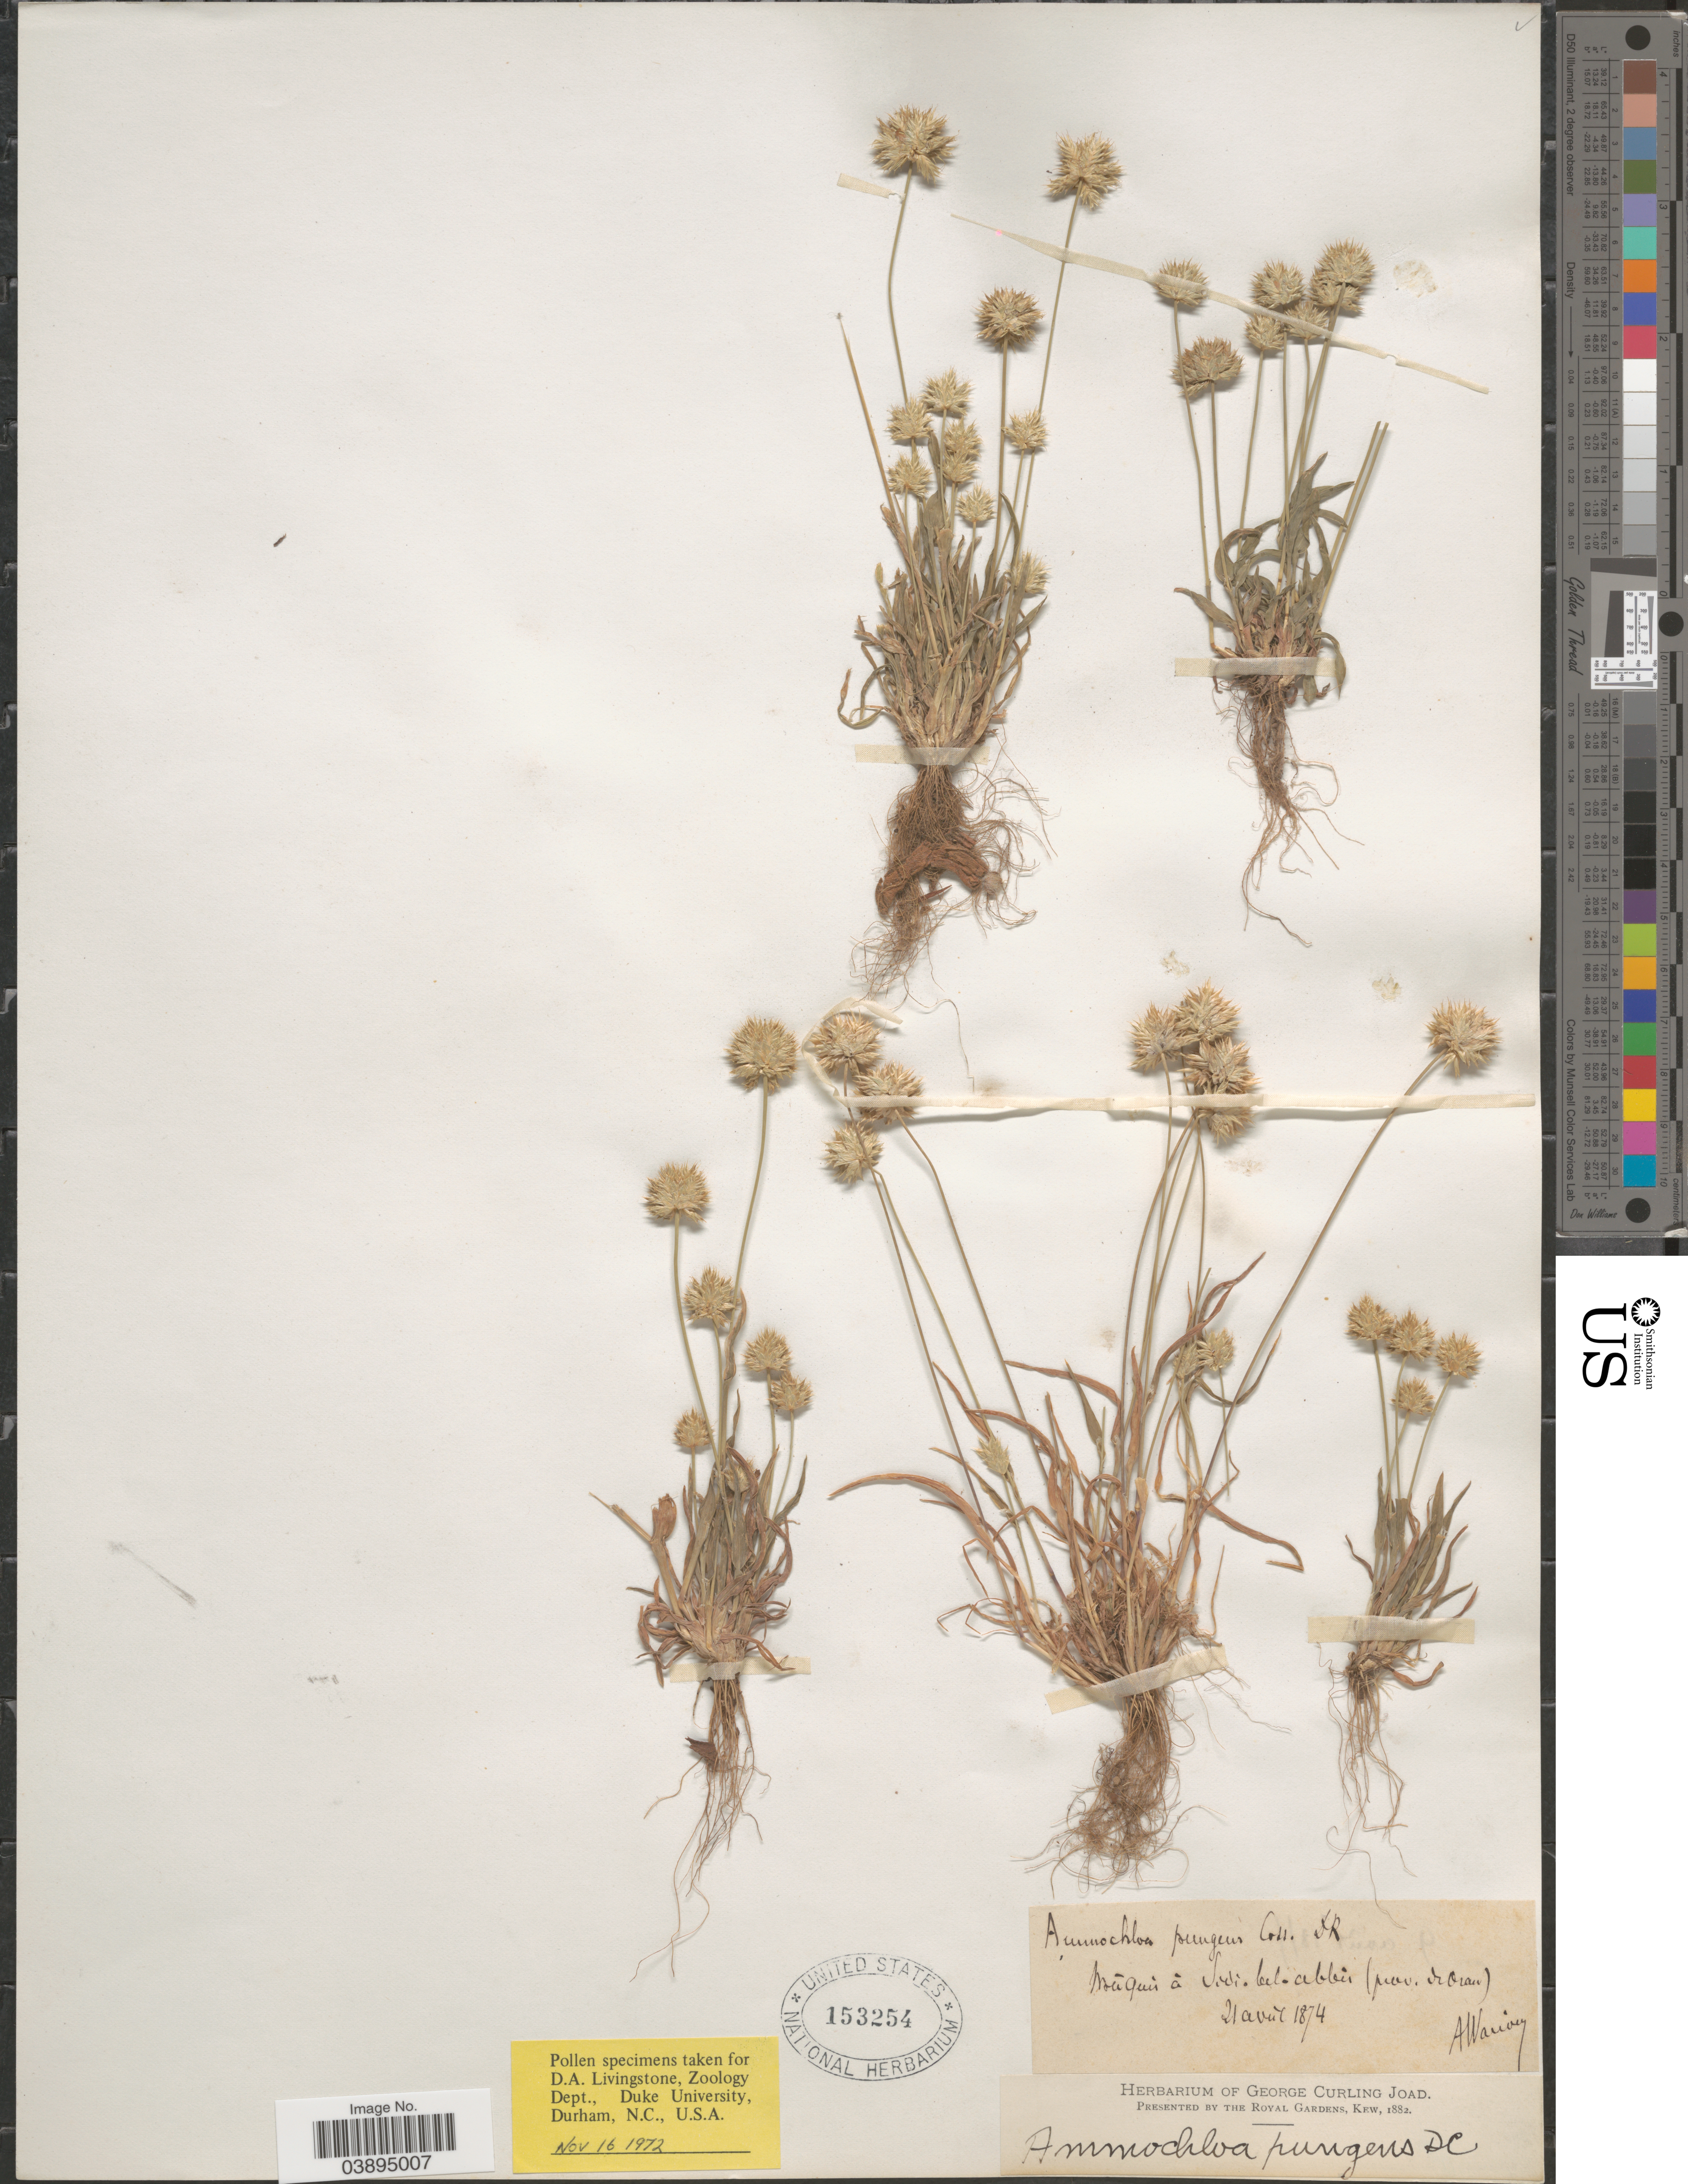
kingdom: Plantae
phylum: Tracheophyta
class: Liliopsida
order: Poales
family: Poaceae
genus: Ammochloa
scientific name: Ammochloa pungens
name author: (Schreb.) Boiss.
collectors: A. Warion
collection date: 1874-04-04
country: Algeria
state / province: Oran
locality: Máquis à Sidi-bel-Abbes (prov. d Oran).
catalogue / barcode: US 153254